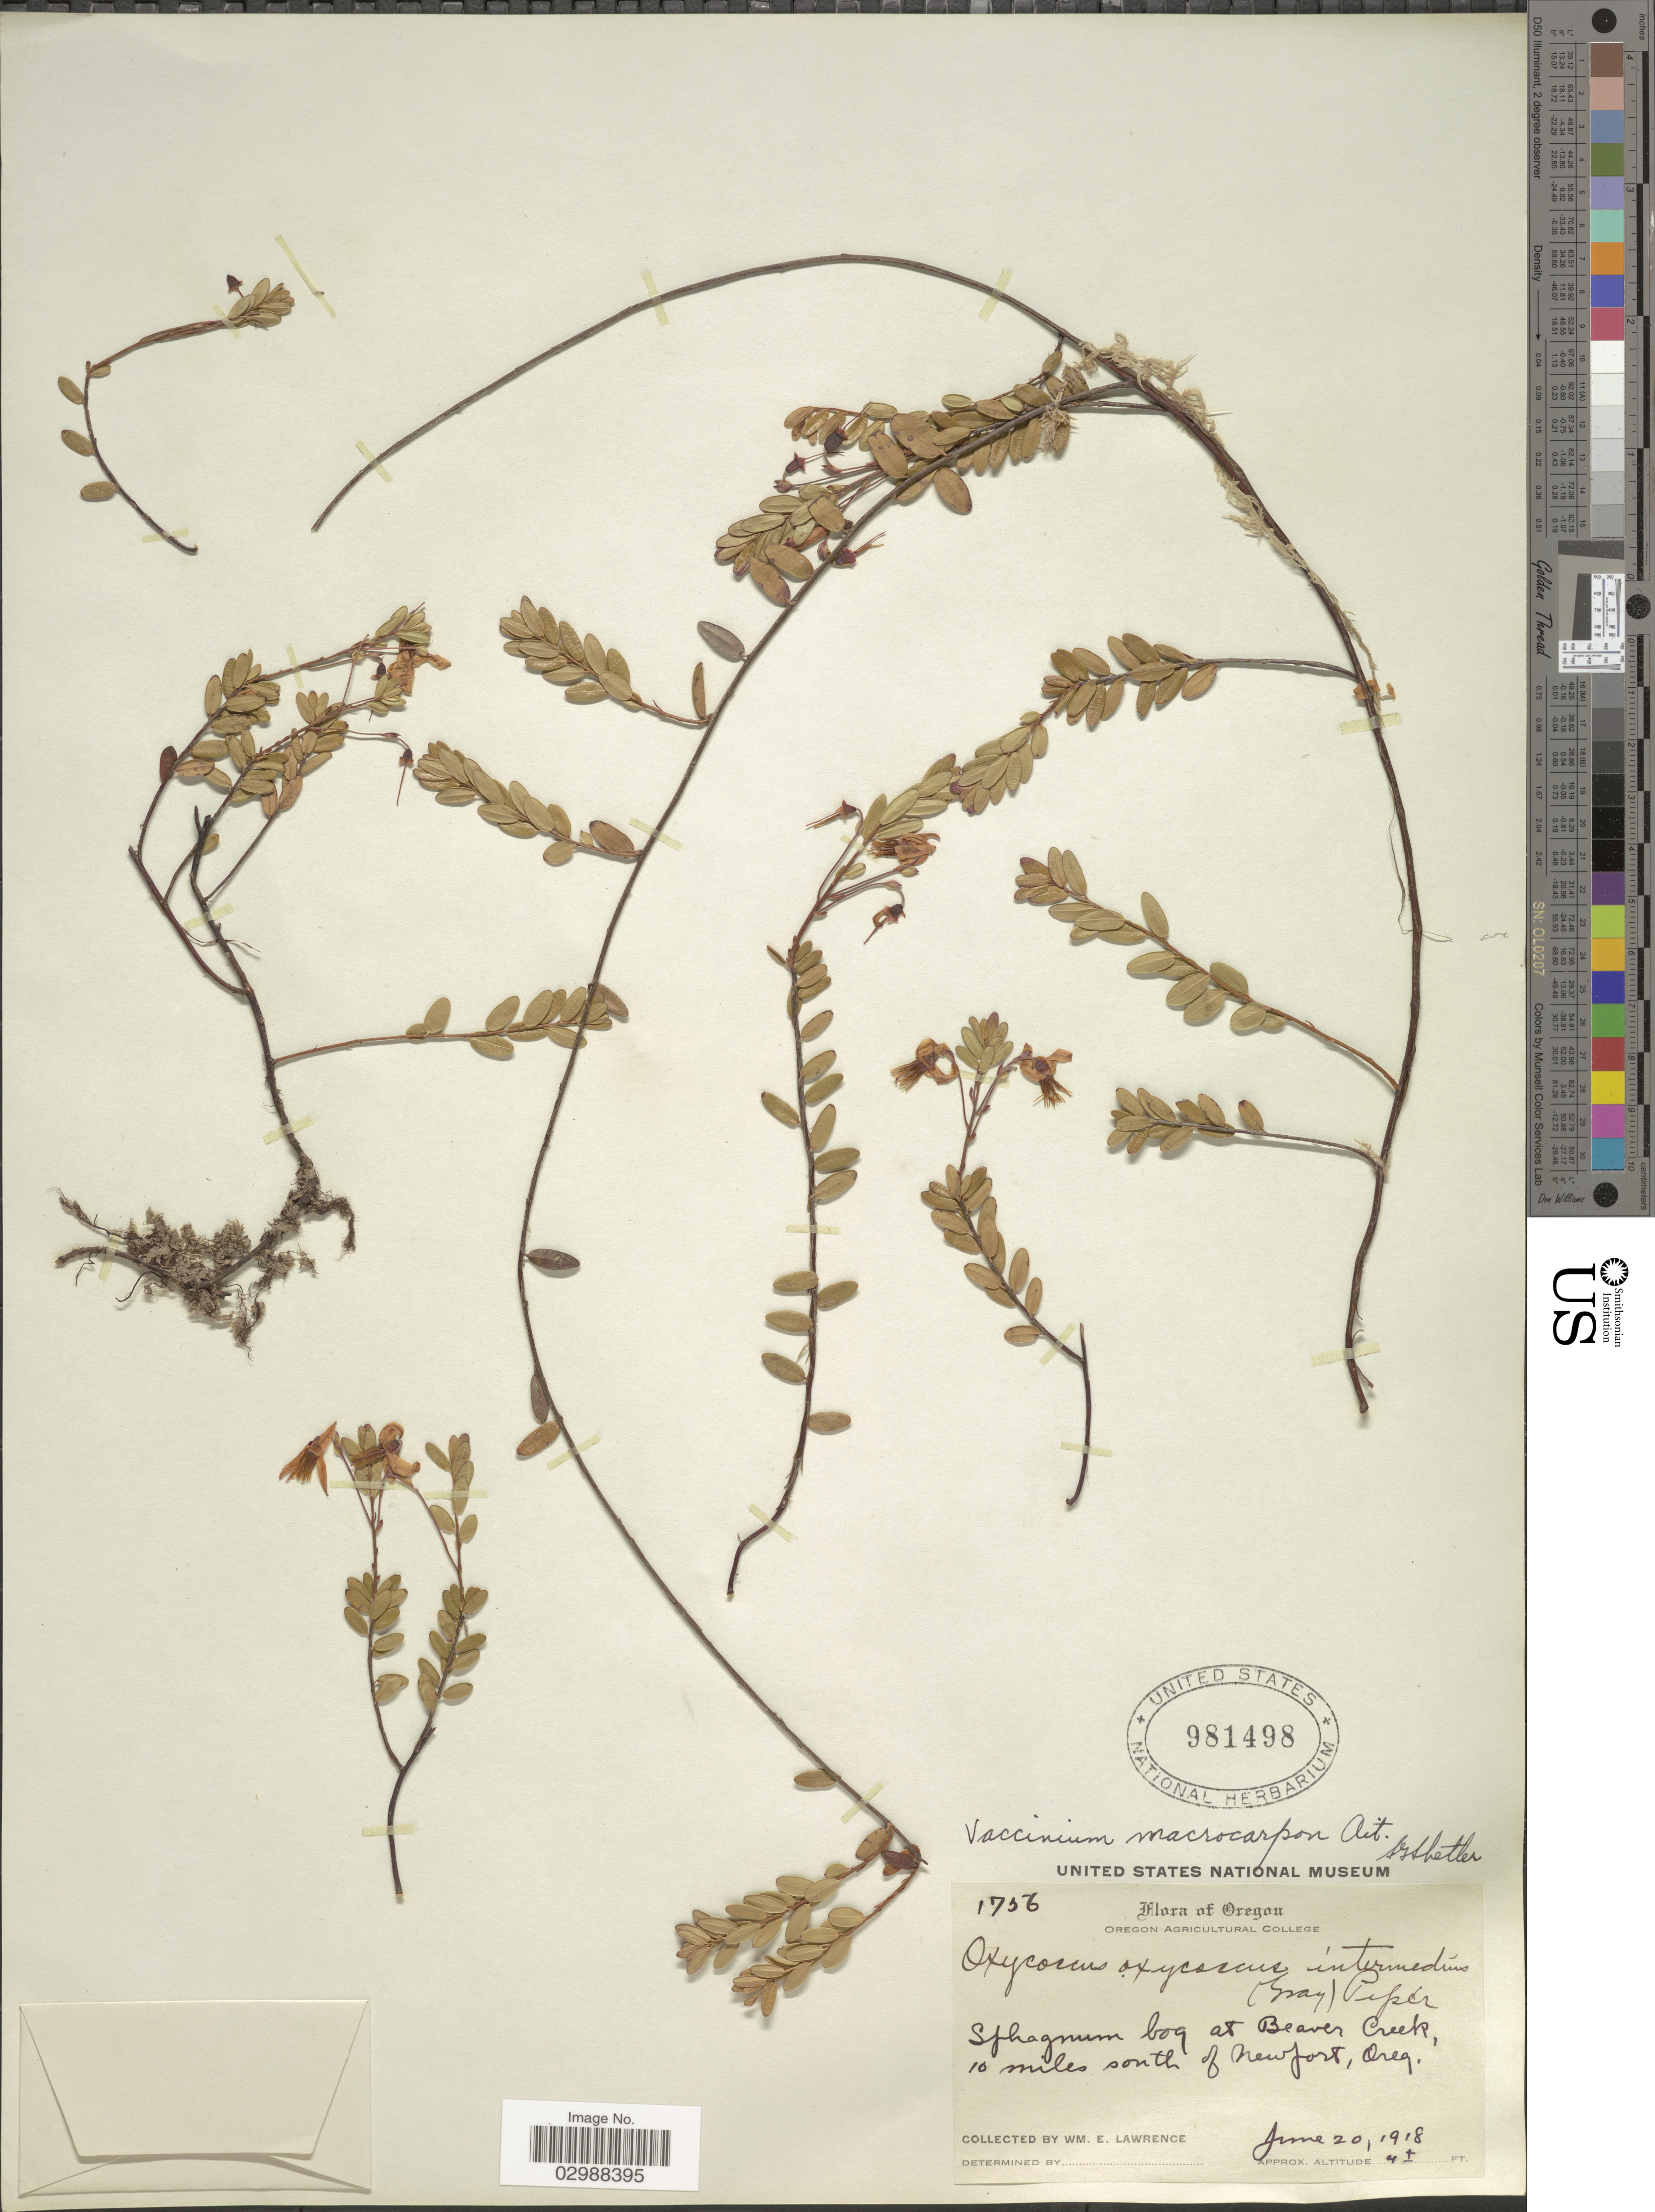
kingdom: Plantae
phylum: Tracheophyta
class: Magnoliopsida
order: Ericales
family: Ericaceae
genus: Vaccinium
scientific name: Vaccinium macrocarpon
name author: Aiton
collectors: W. Lawrence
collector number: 1756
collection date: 1918-06-20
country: United States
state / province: Oregon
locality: Sphagnum bog at Beaver Creek, 10 miles south of Newfort.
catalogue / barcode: US 981498